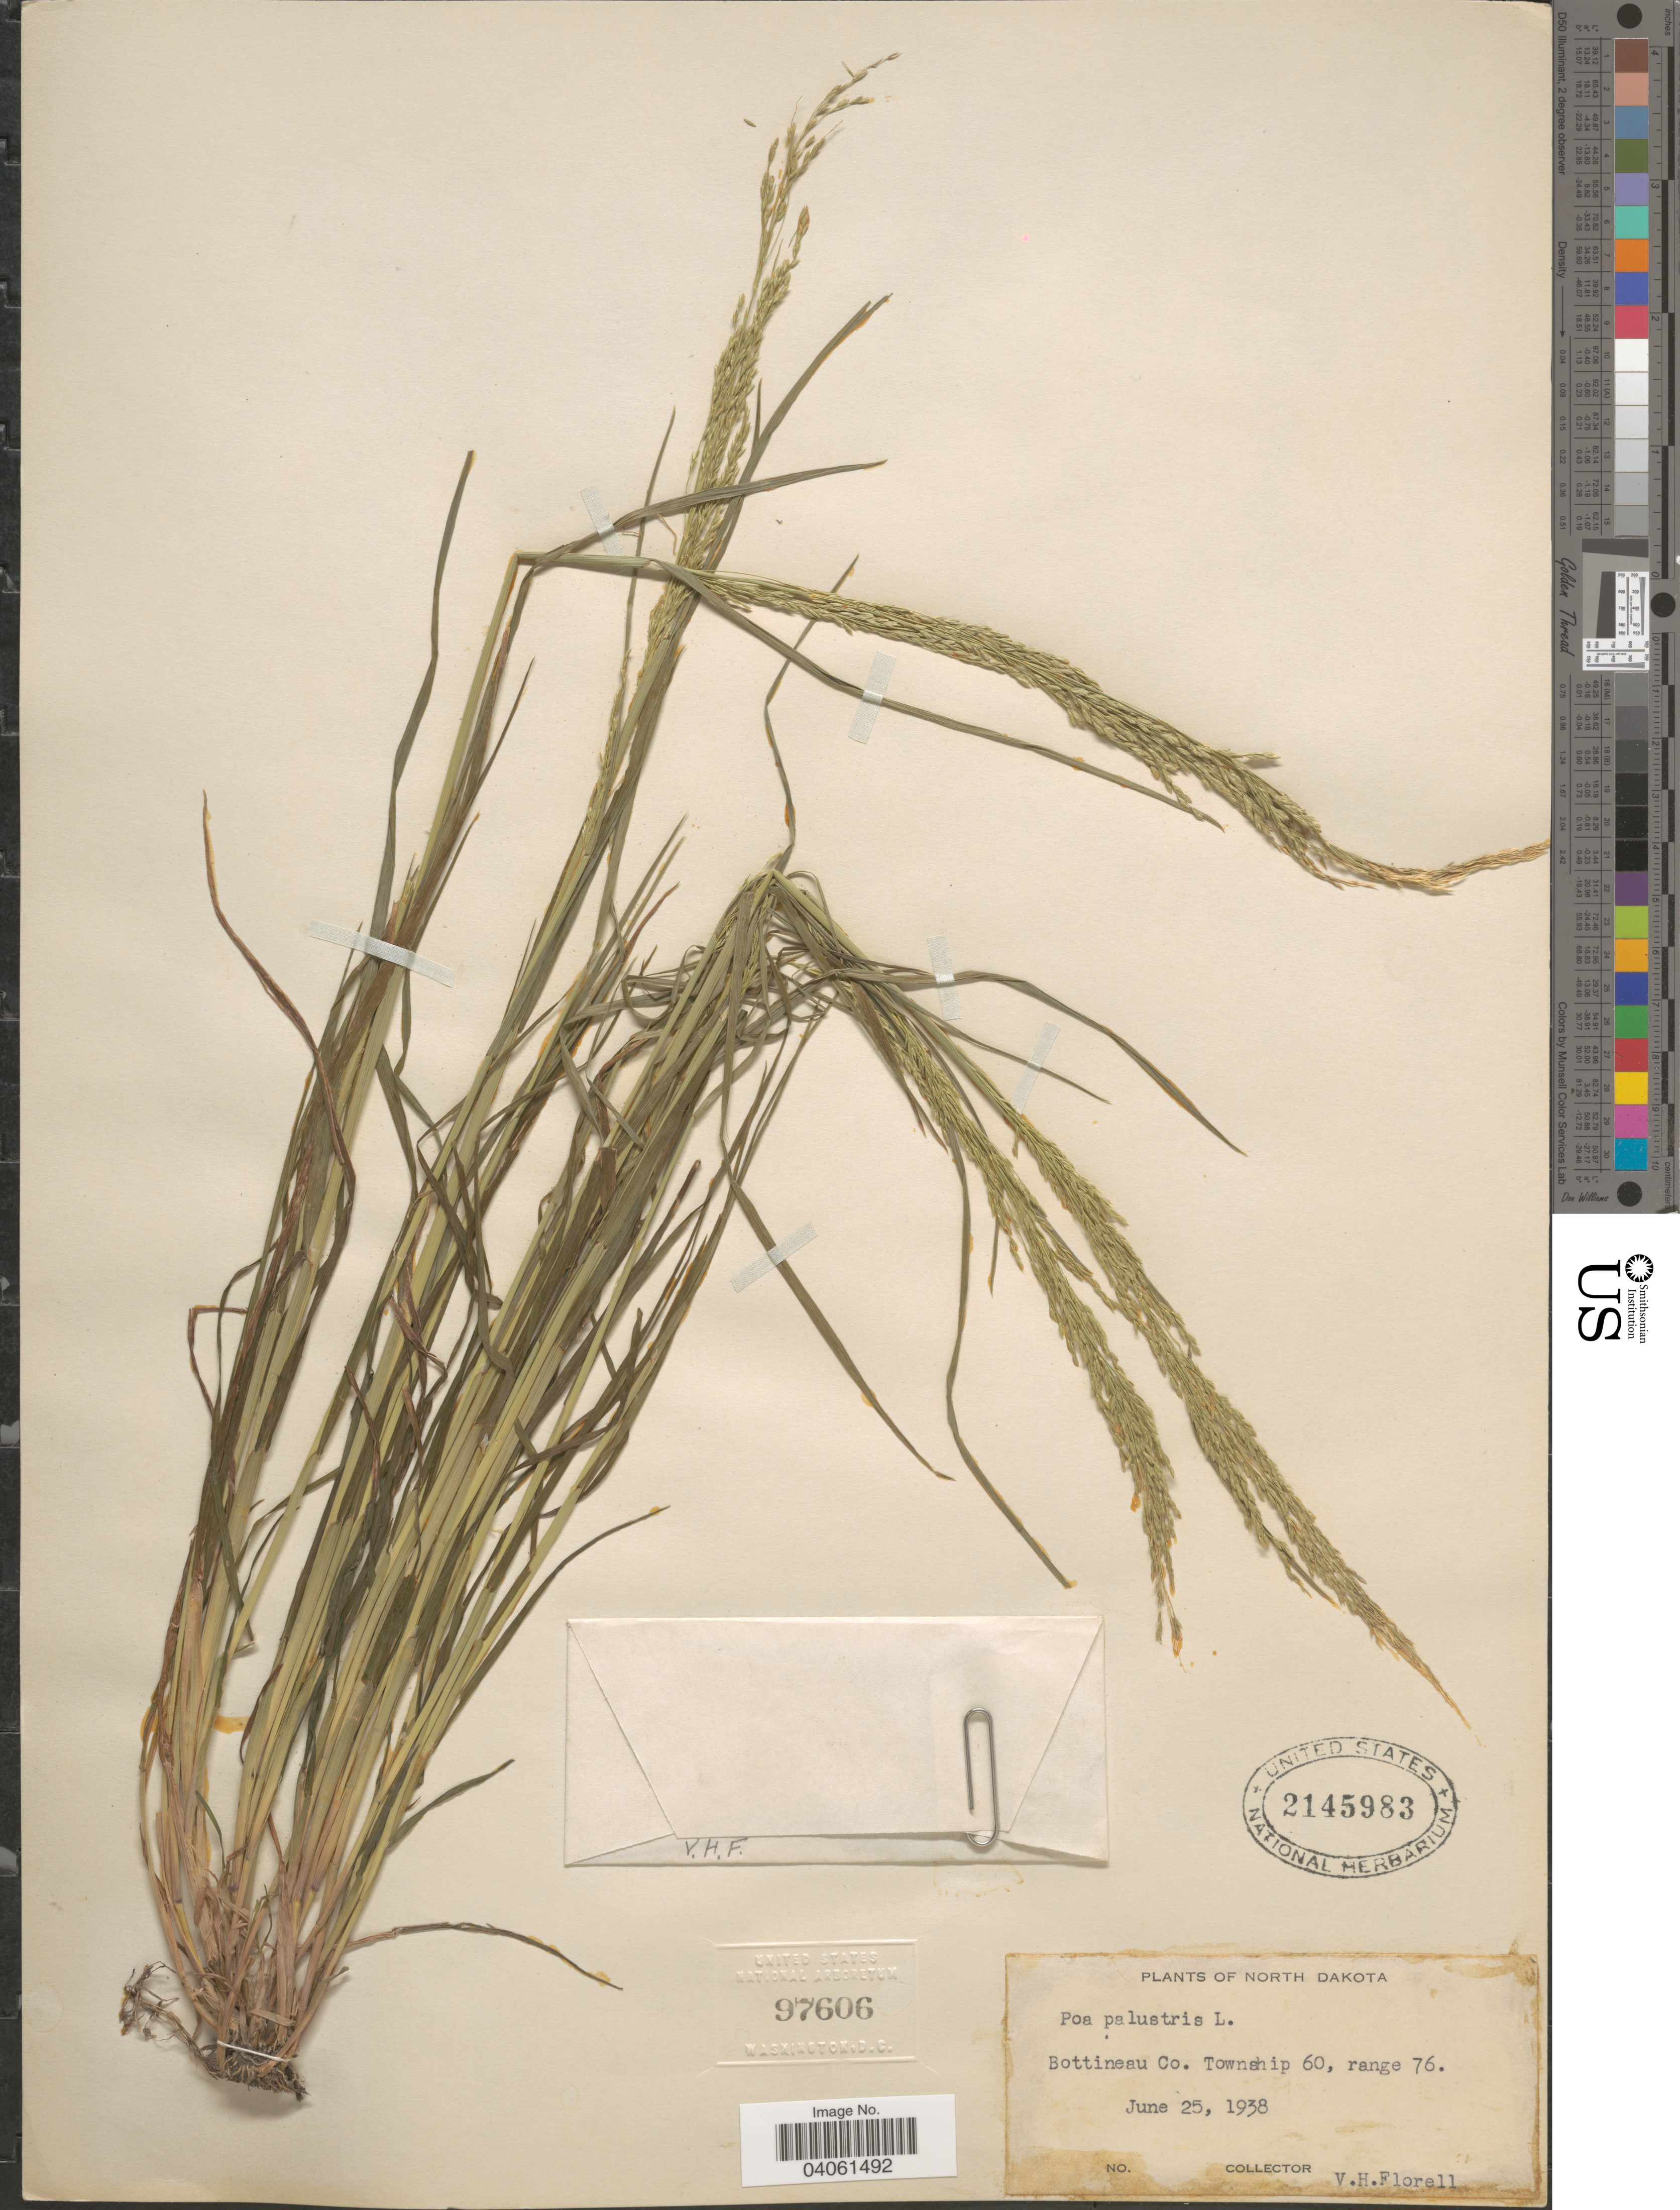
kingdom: Plantae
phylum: Tracheophyta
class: Liliopsida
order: Poales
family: Poaceae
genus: Poa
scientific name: Poa palustris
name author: L.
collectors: V. Florell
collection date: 1938-06-25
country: United States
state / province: North Dakota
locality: Bottineau Co., Township 60, range 76.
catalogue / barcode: US 2145983